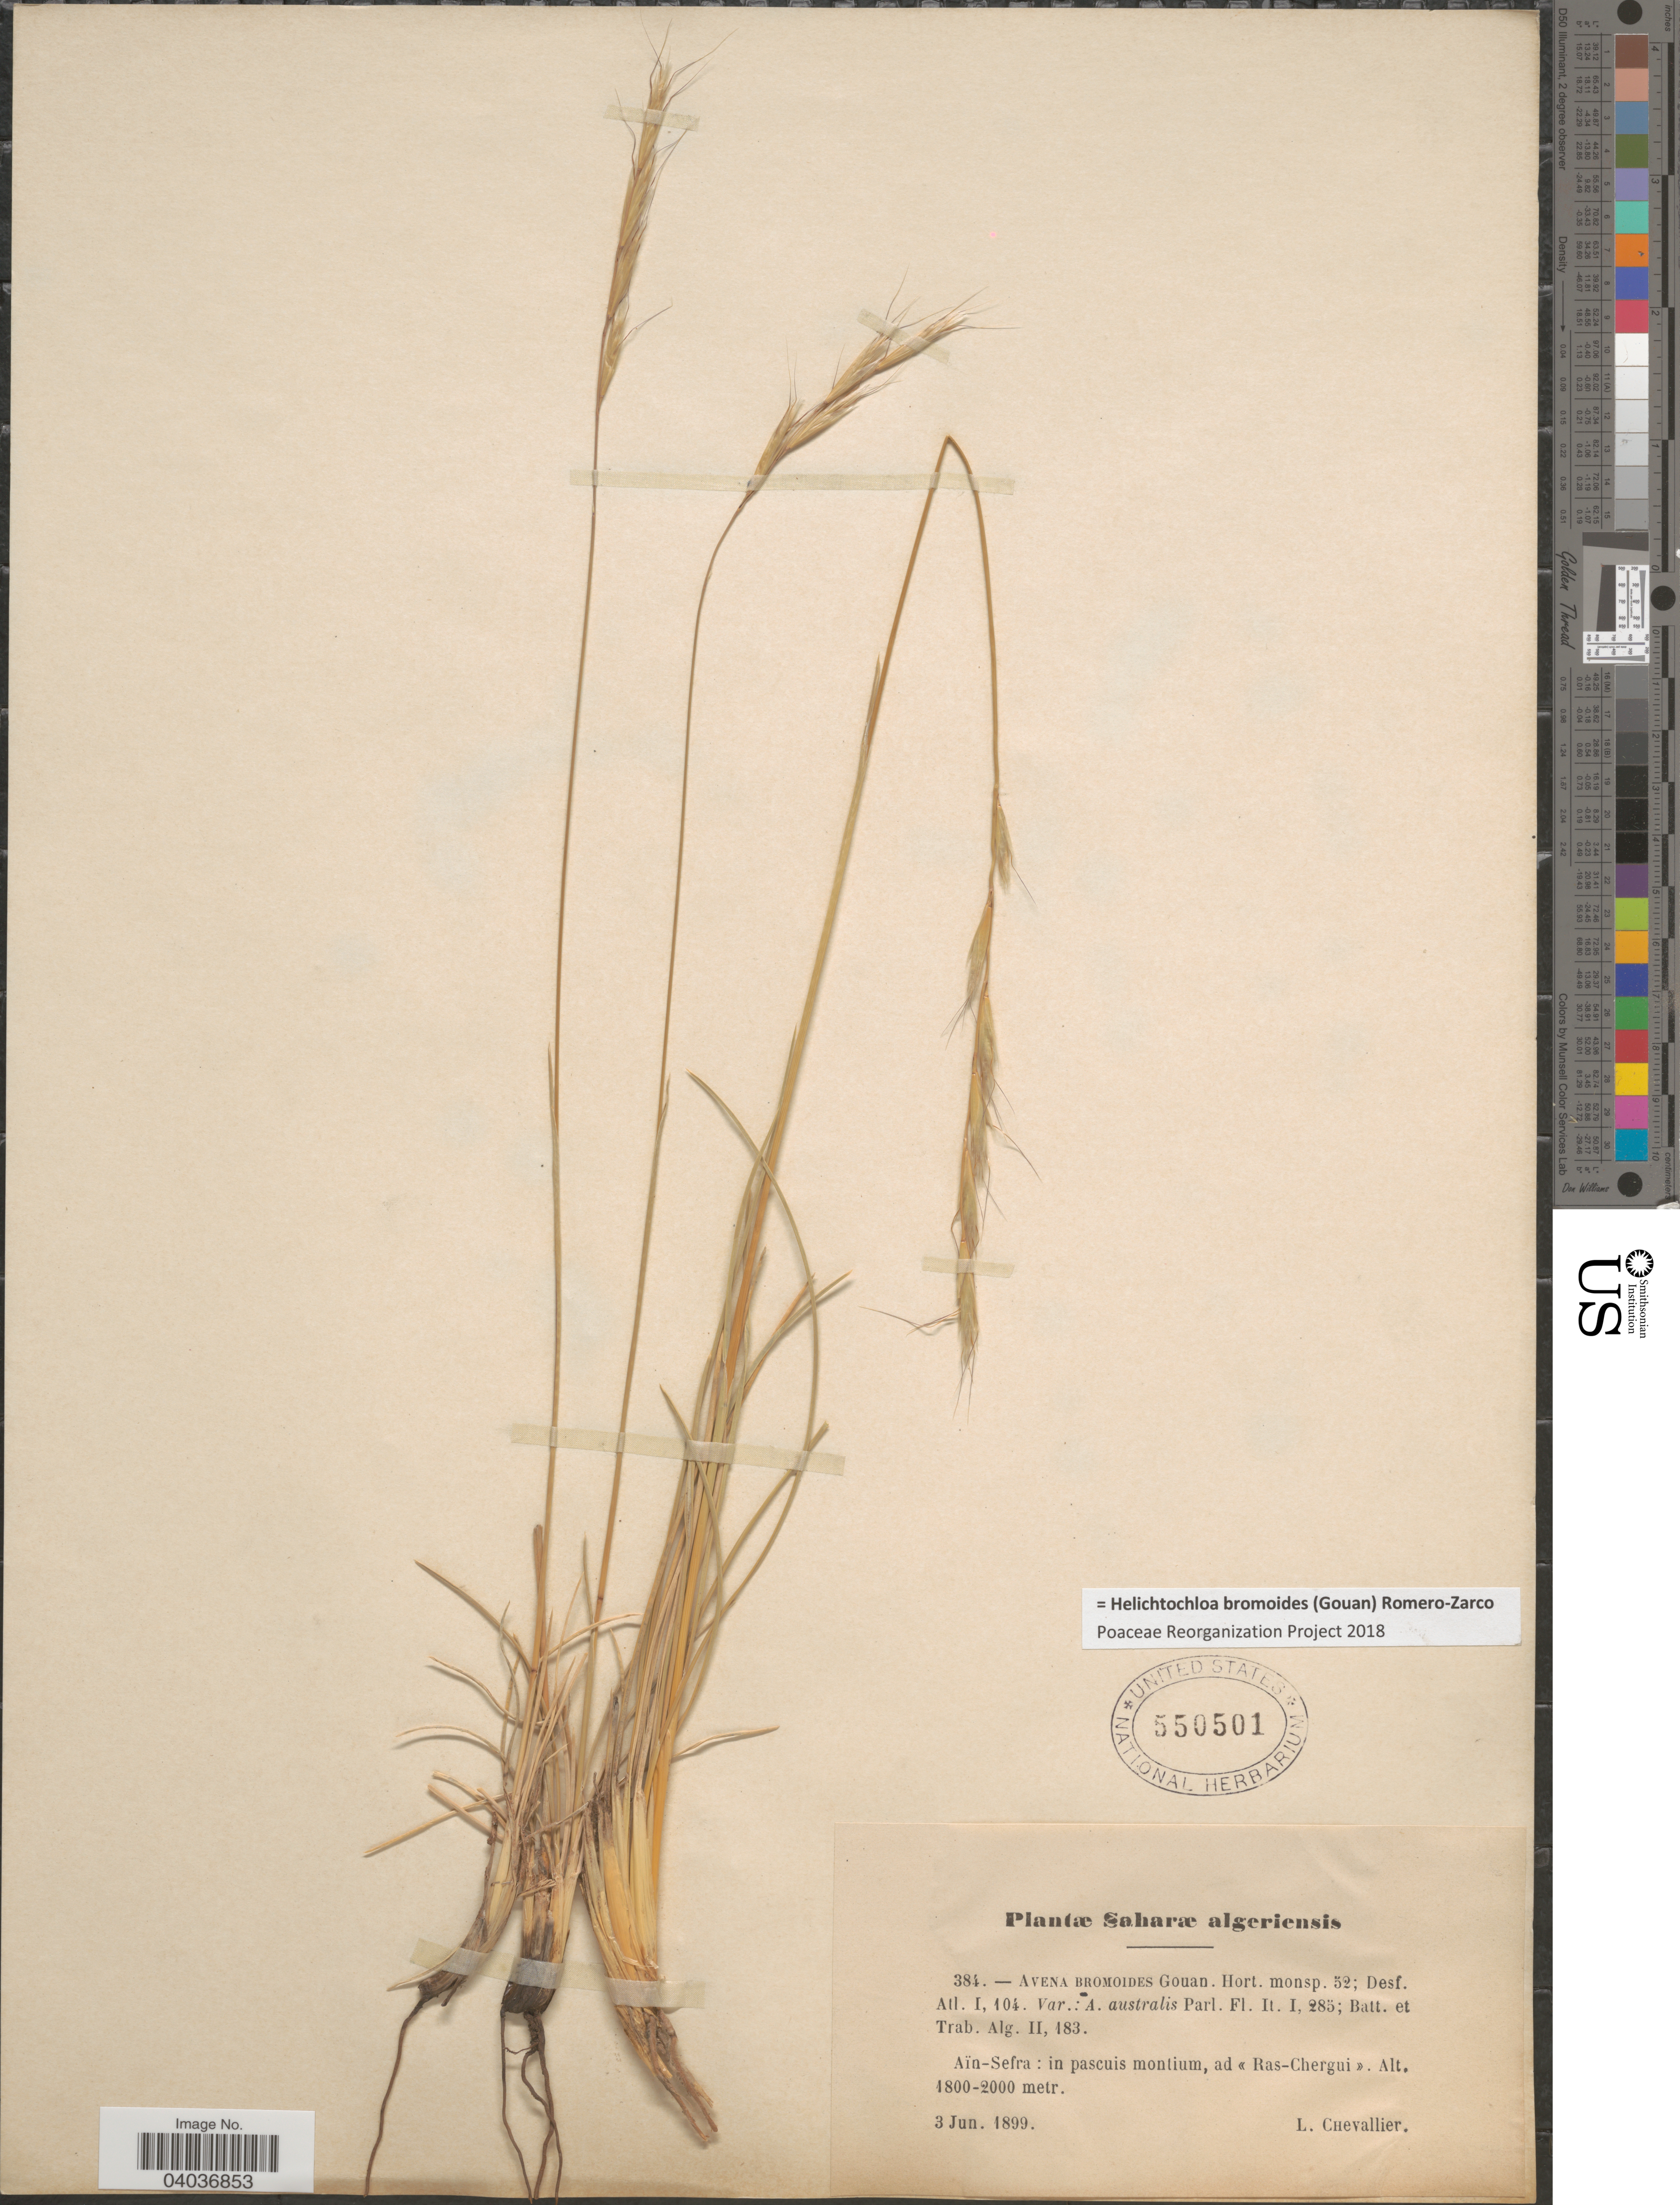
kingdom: Plantae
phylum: Tracheophyta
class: Liliopsida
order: Poales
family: Poaceae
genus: Helictochloa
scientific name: Helictochloa bromoides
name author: (Gouan) Romero-Zarco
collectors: L. Chevallier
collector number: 384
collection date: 1899-06-03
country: Algeria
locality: Saharæ algeriensis. Aïn-Sefra: in pascuis montium, ad «Ras-Chergui».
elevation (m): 1800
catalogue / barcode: US 550501